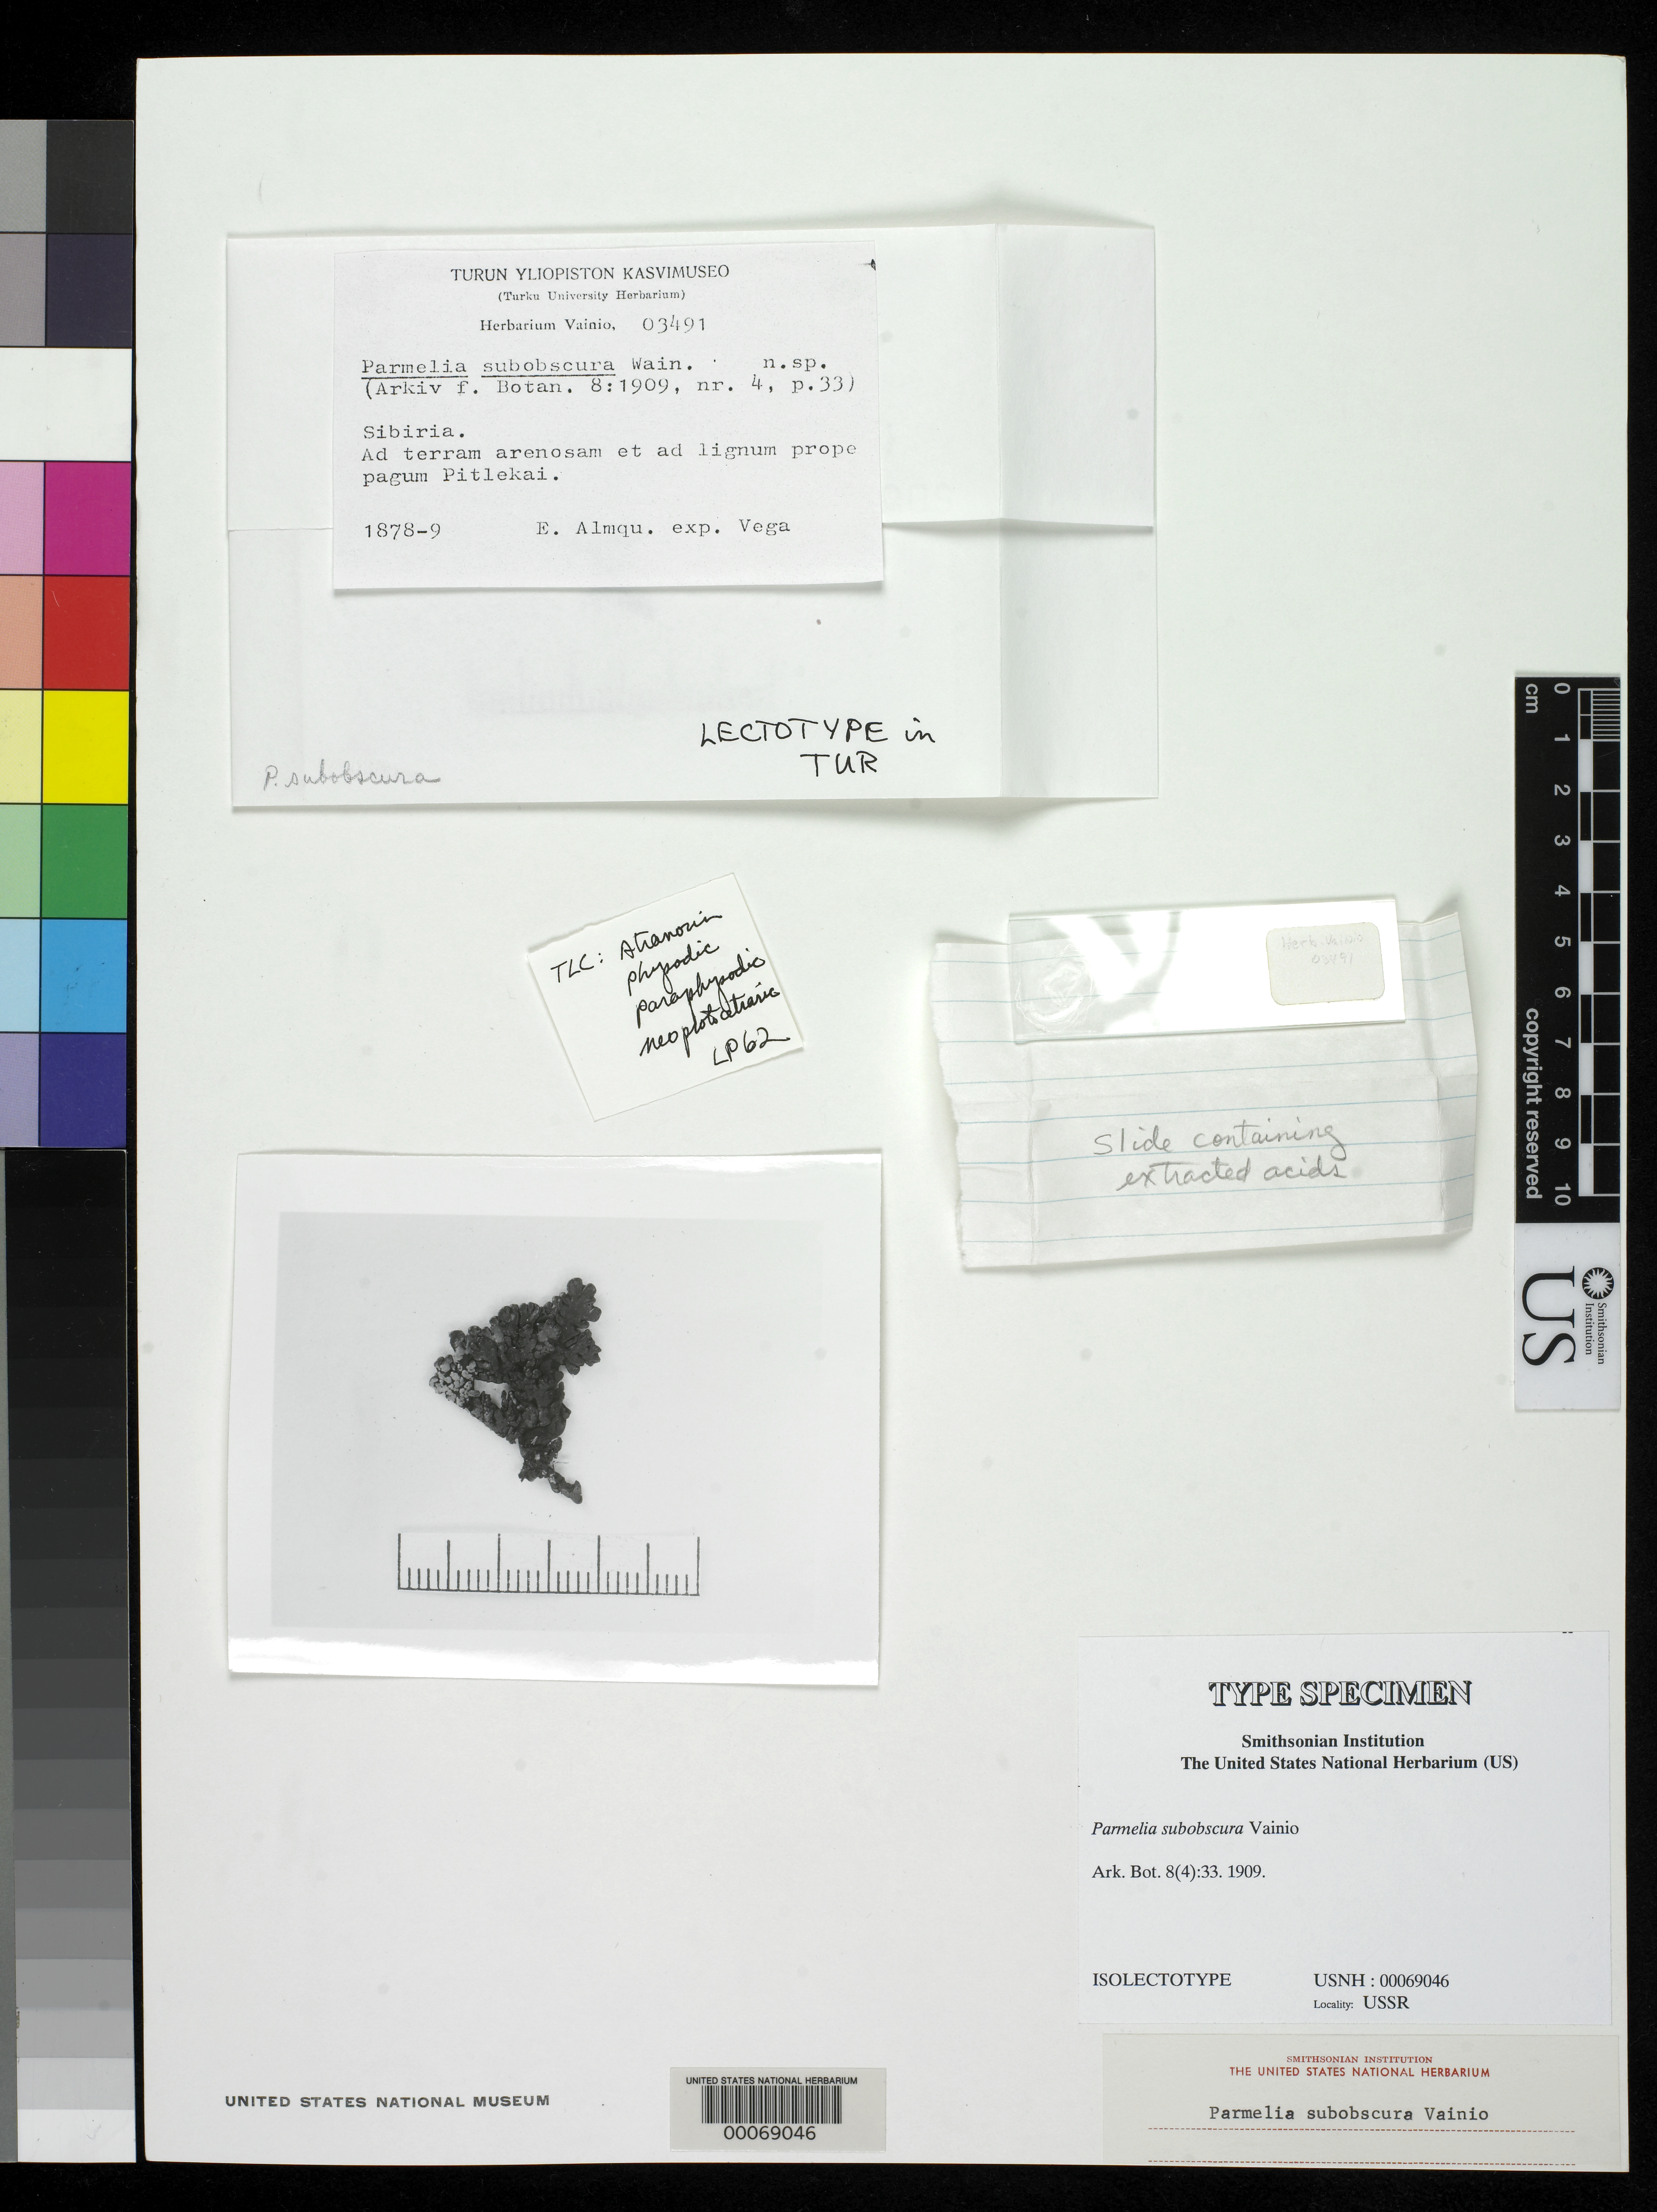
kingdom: Fungi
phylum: Ascomycota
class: Lecanoromycetes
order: Lecanorales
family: Parmeliaceae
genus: Parmelia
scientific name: Parmelia subobscura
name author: Vain.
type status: Isolectotype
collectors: S. Almquist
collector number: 03491 (Herb. Vain. No.)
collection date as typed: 28 Sep 1878 to 18 Jul 1879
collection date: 1878-09-28/1879-07-18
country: Kazakhstan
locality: Pitlekaj, Siberia.